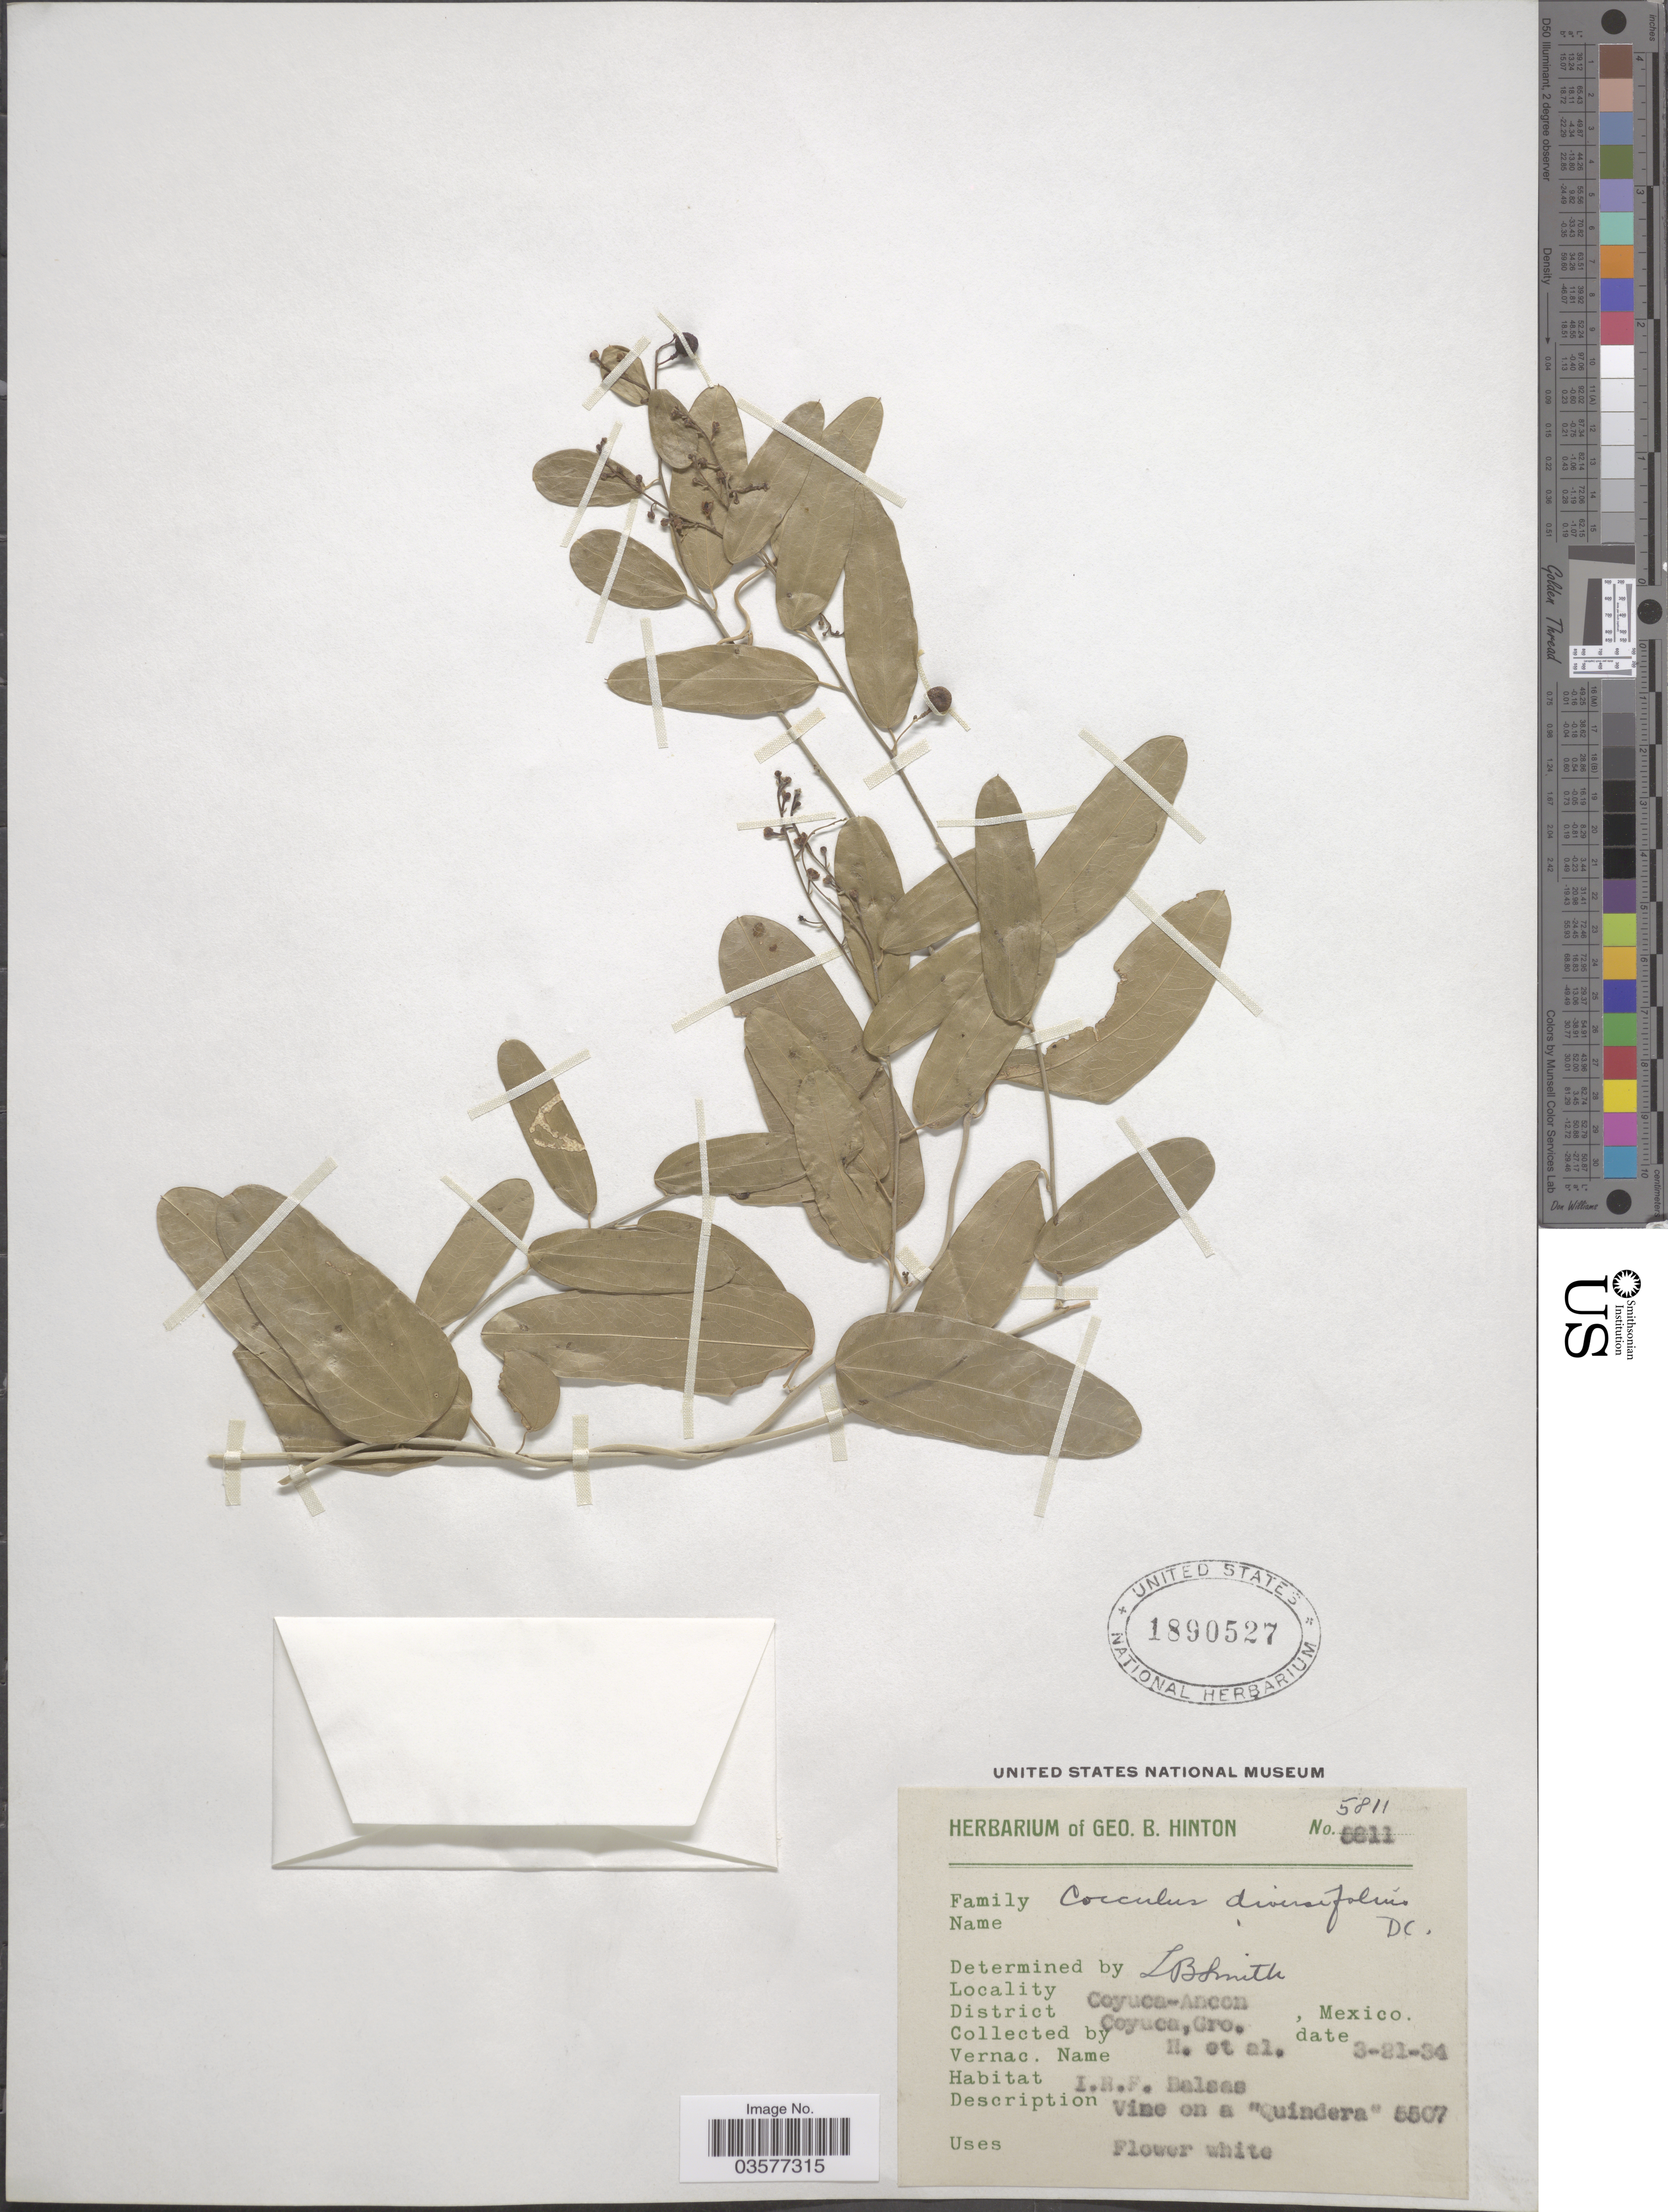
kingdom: Plantae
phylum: Tracheophyta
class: Magnoliopsida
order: Ranunculales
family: Menispermaceae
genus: Cocculus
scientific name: Cocculus diversifolius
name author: DC.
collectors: G. B. Hinton & et al.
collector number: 5811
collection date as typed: Transcribed d/m/y: 21/3/34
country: Mexico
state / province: Guerrero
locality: Coyuca-Ancon, District Coyuca.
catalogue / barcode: US 1890527